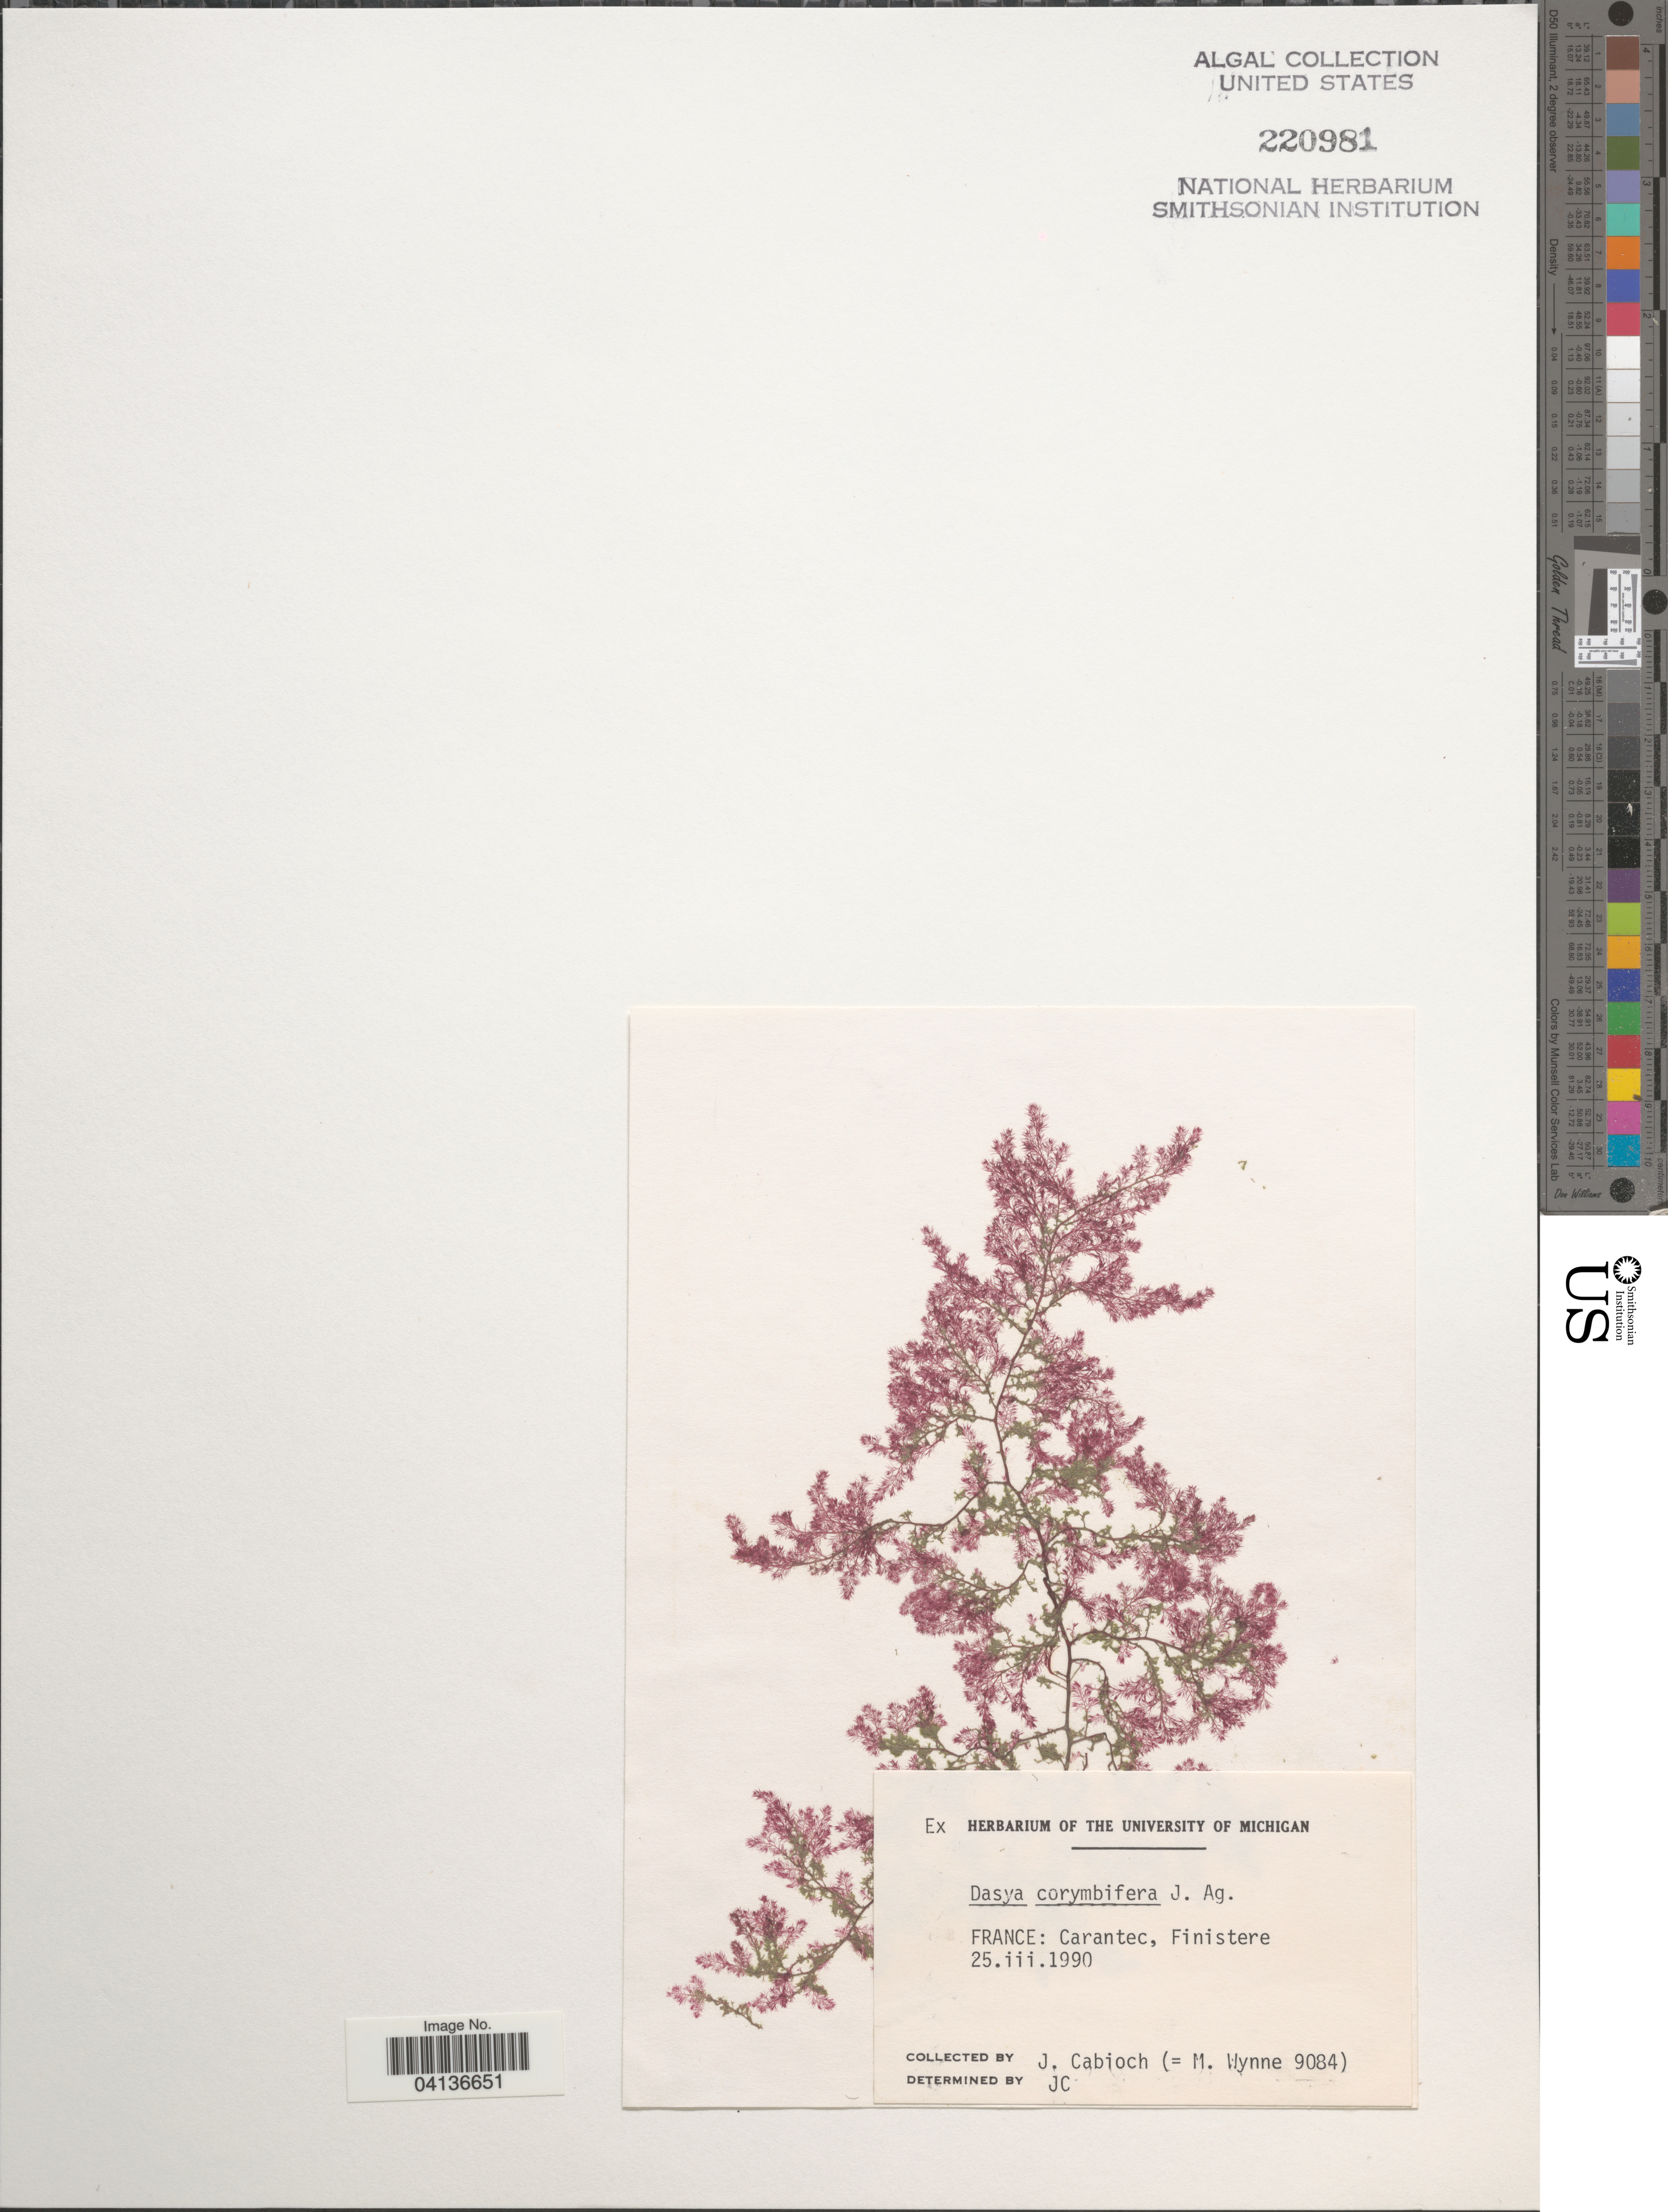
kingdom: Plantae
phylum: Rhodophyta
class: Florideophyceae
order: Ceramiales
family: Dasyaceae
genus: Dasya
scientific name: Dasya corymbifera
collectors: J. Cabioch & M.J. Wynne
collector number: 9084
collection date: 1990-03-25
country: France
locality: Carantec, Finistere.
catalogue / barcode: US 220981